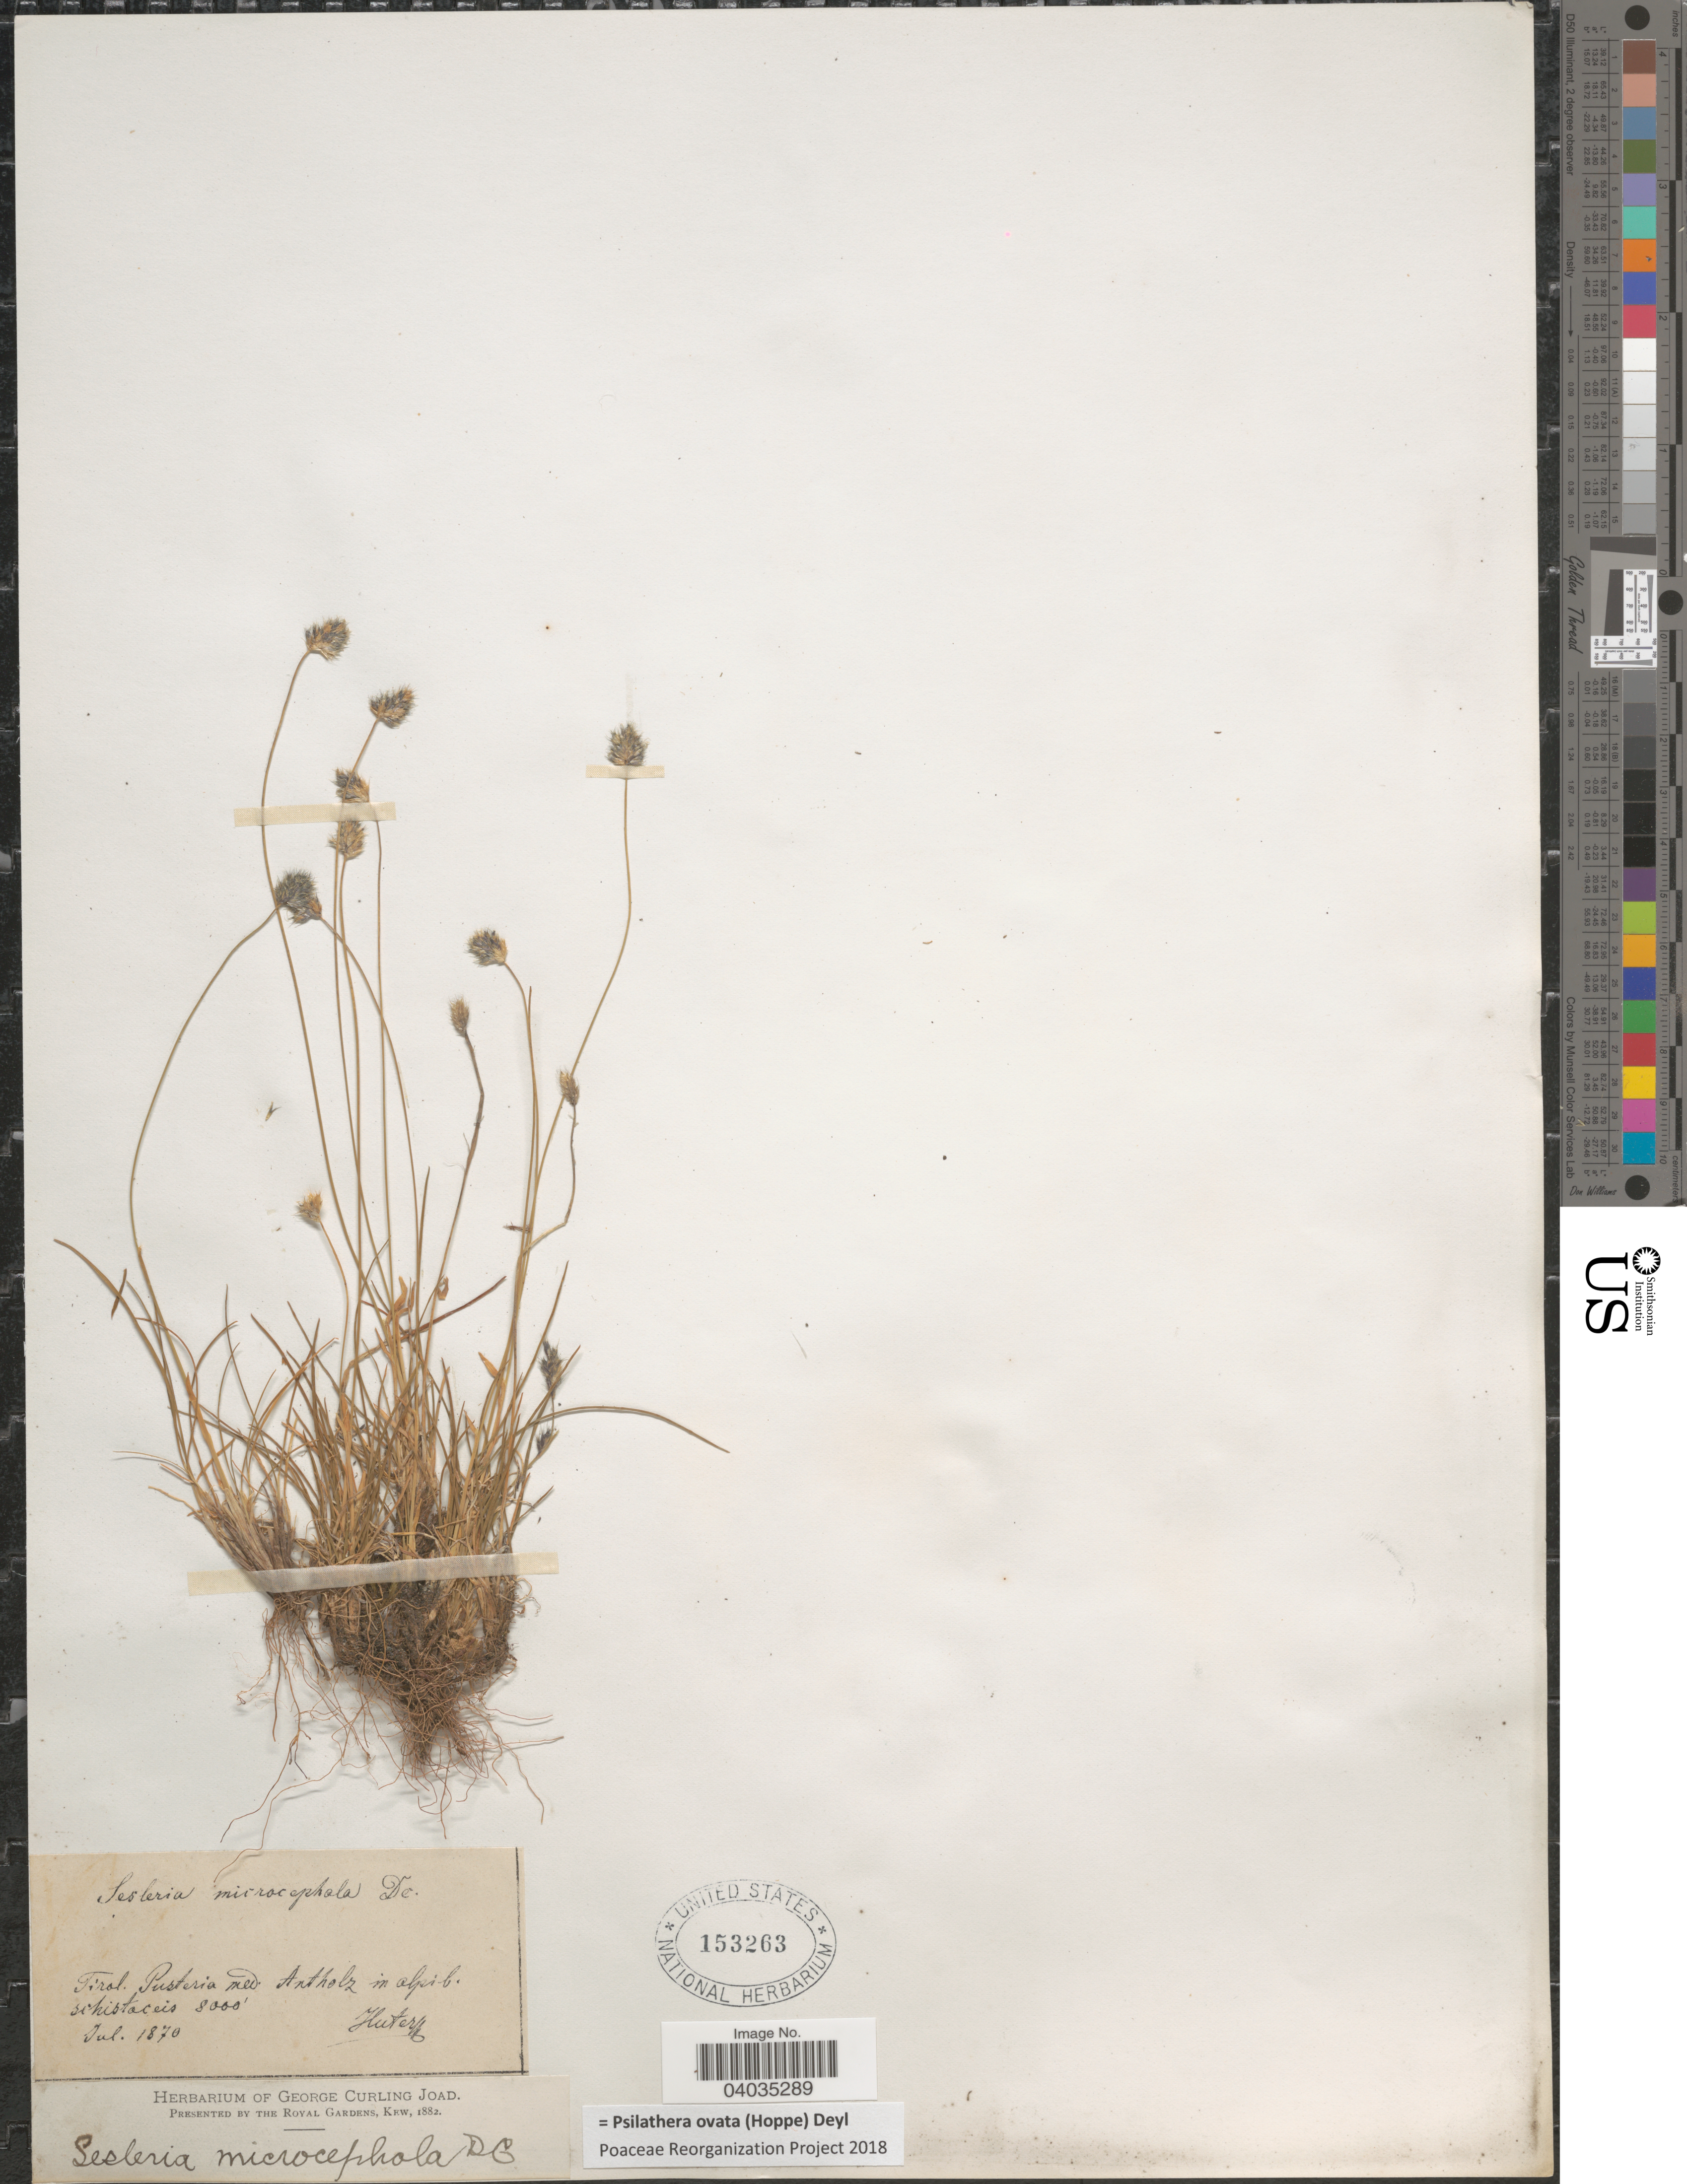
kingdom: Plantae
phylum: Tracheophyta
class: Liliopsida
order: Poales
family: Poaceae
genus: Psilathera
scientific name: Psilathera ovata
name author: (Hoppe) Deyl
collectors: -. Huter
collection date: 1870-07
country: Italy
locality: Tirol. Pusteria med. Antholz in alpib. schistaceis.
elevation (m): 2438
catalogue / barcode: US 153263